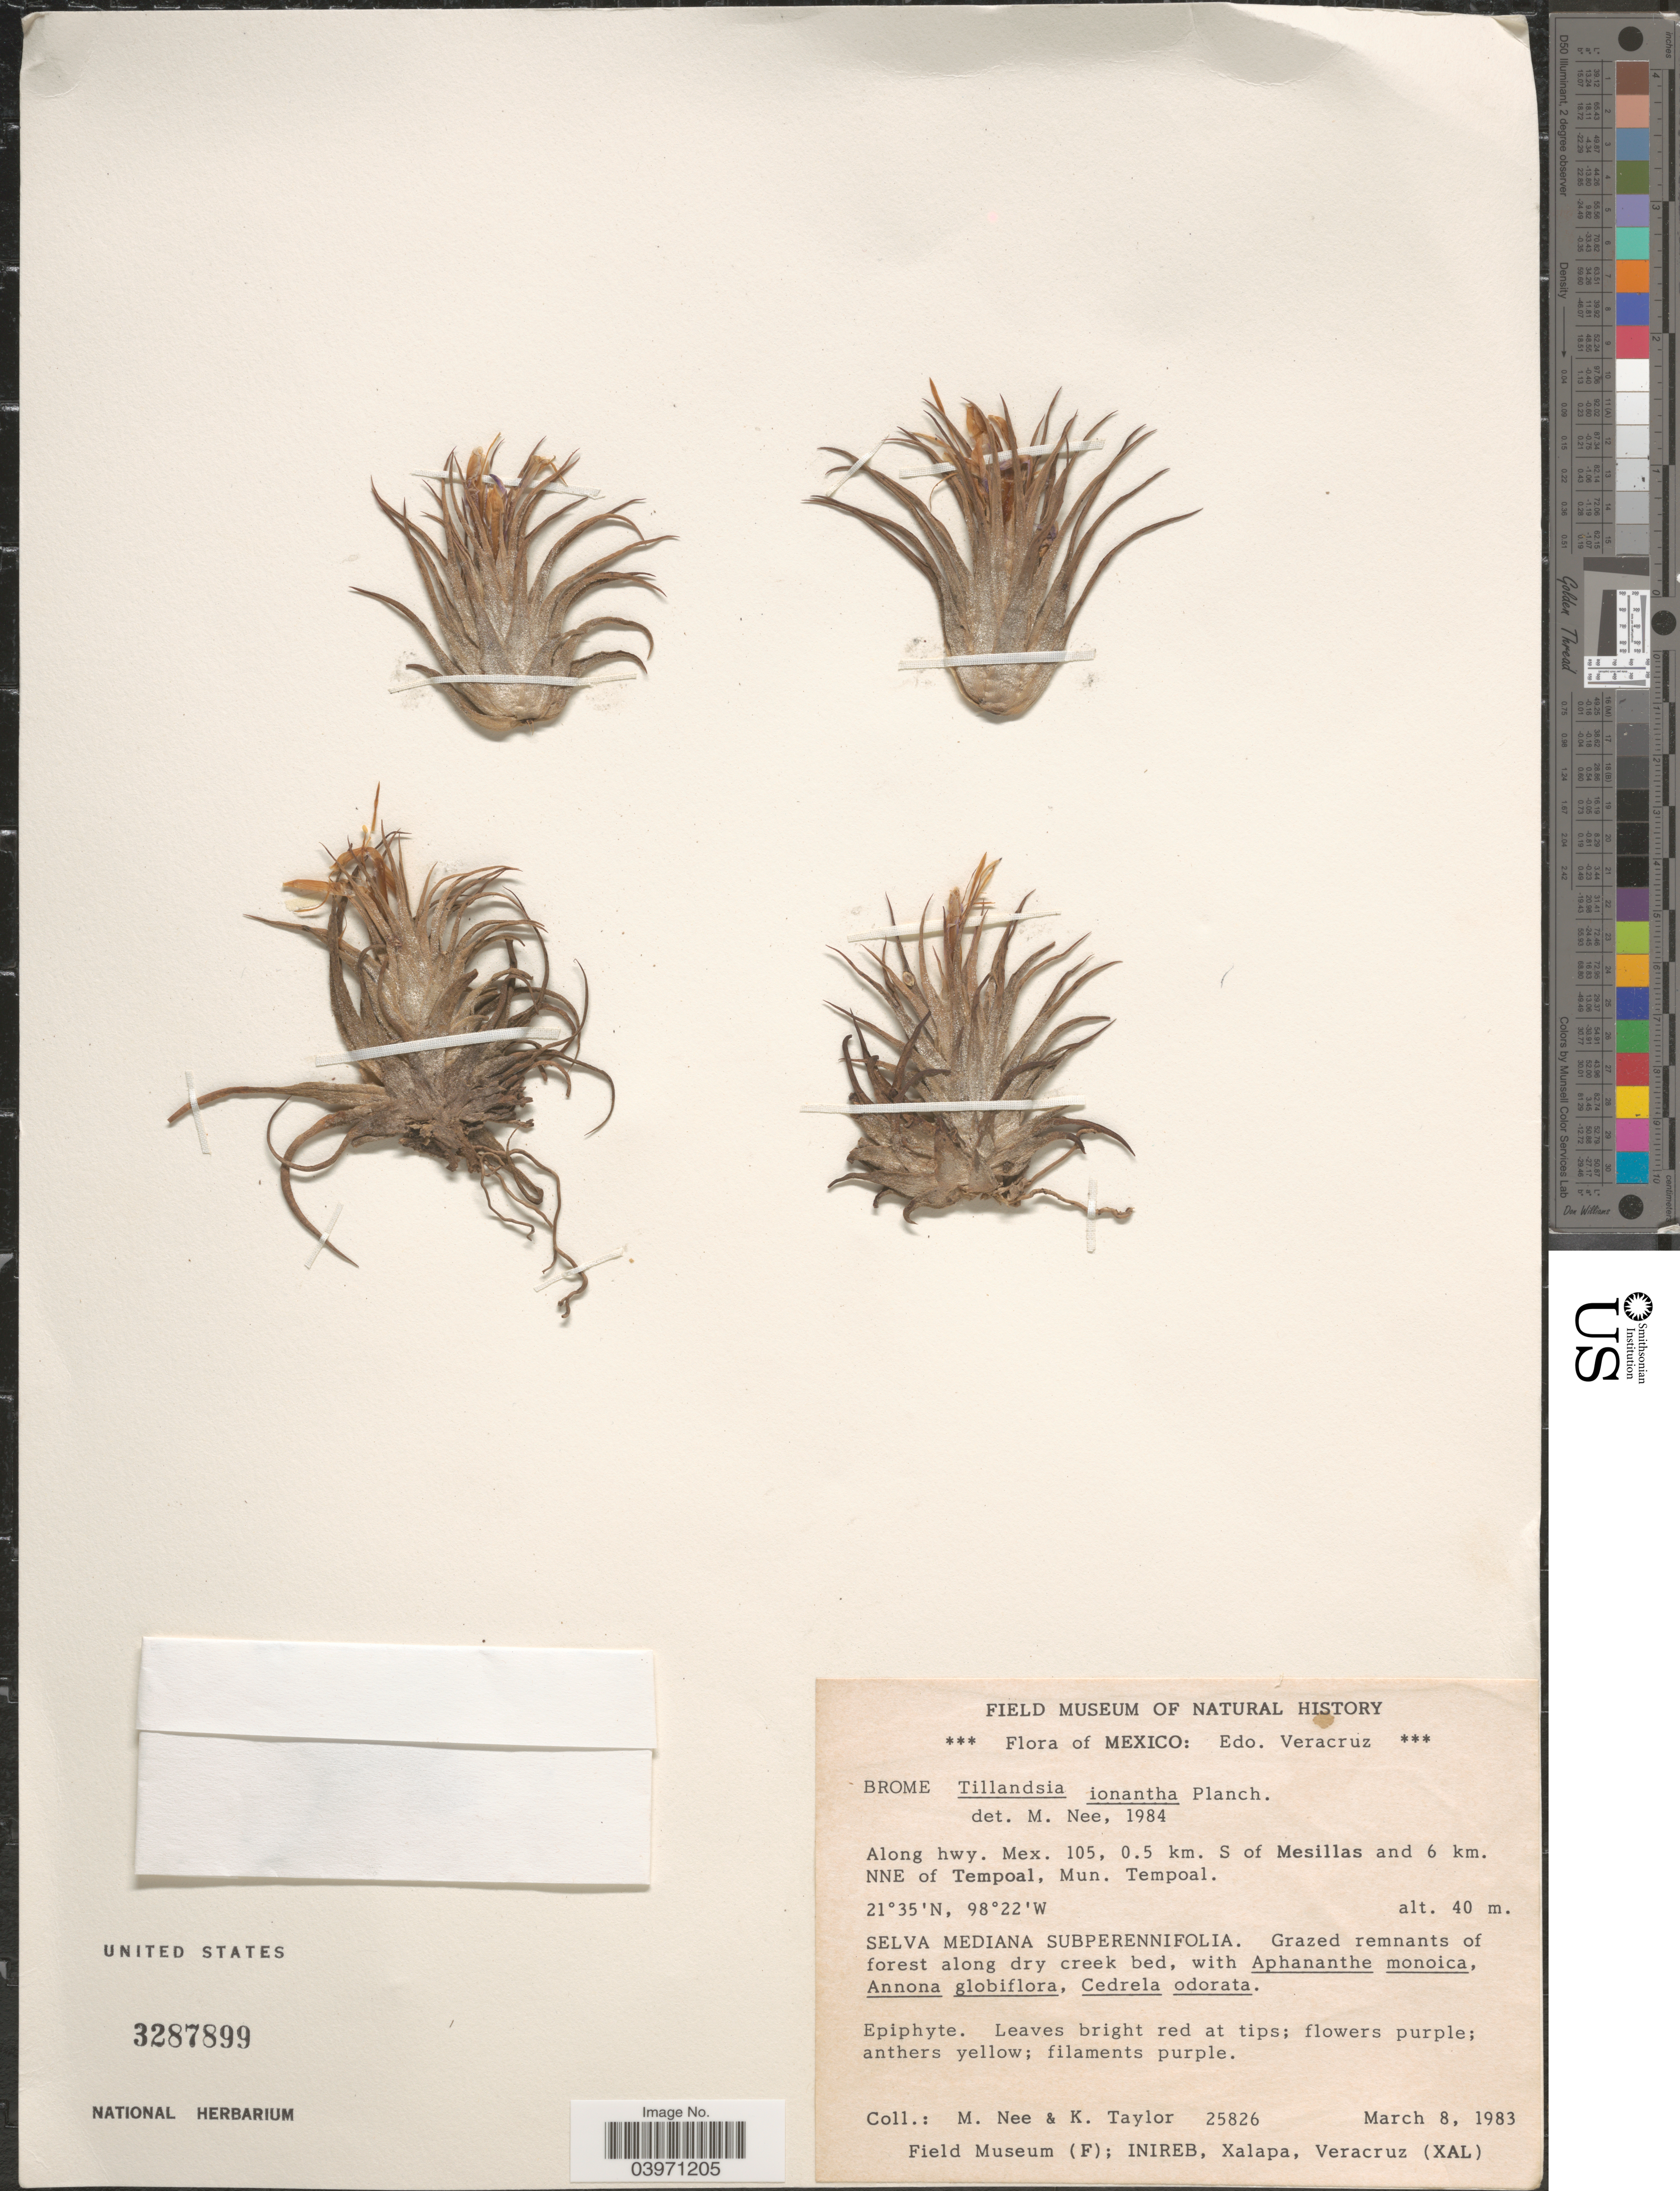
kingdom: Plantae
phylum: Tracheophyta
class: Liliopsida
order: Poales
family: Bromeliaceae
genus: Tillandsia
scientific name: Tillandsia ionantha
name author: Planch.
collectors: M. Nee & K. Taylor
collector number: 25826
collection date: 1983-03-08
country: Mexico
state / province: Veracruz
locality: Edo. Veracruz. Along hwy. Mex. 105, 0.5 km. S of Mesillas and 6 km. NNE of Tempoal, Mun. Tempoal.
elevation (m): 40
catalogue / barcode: US 3287899